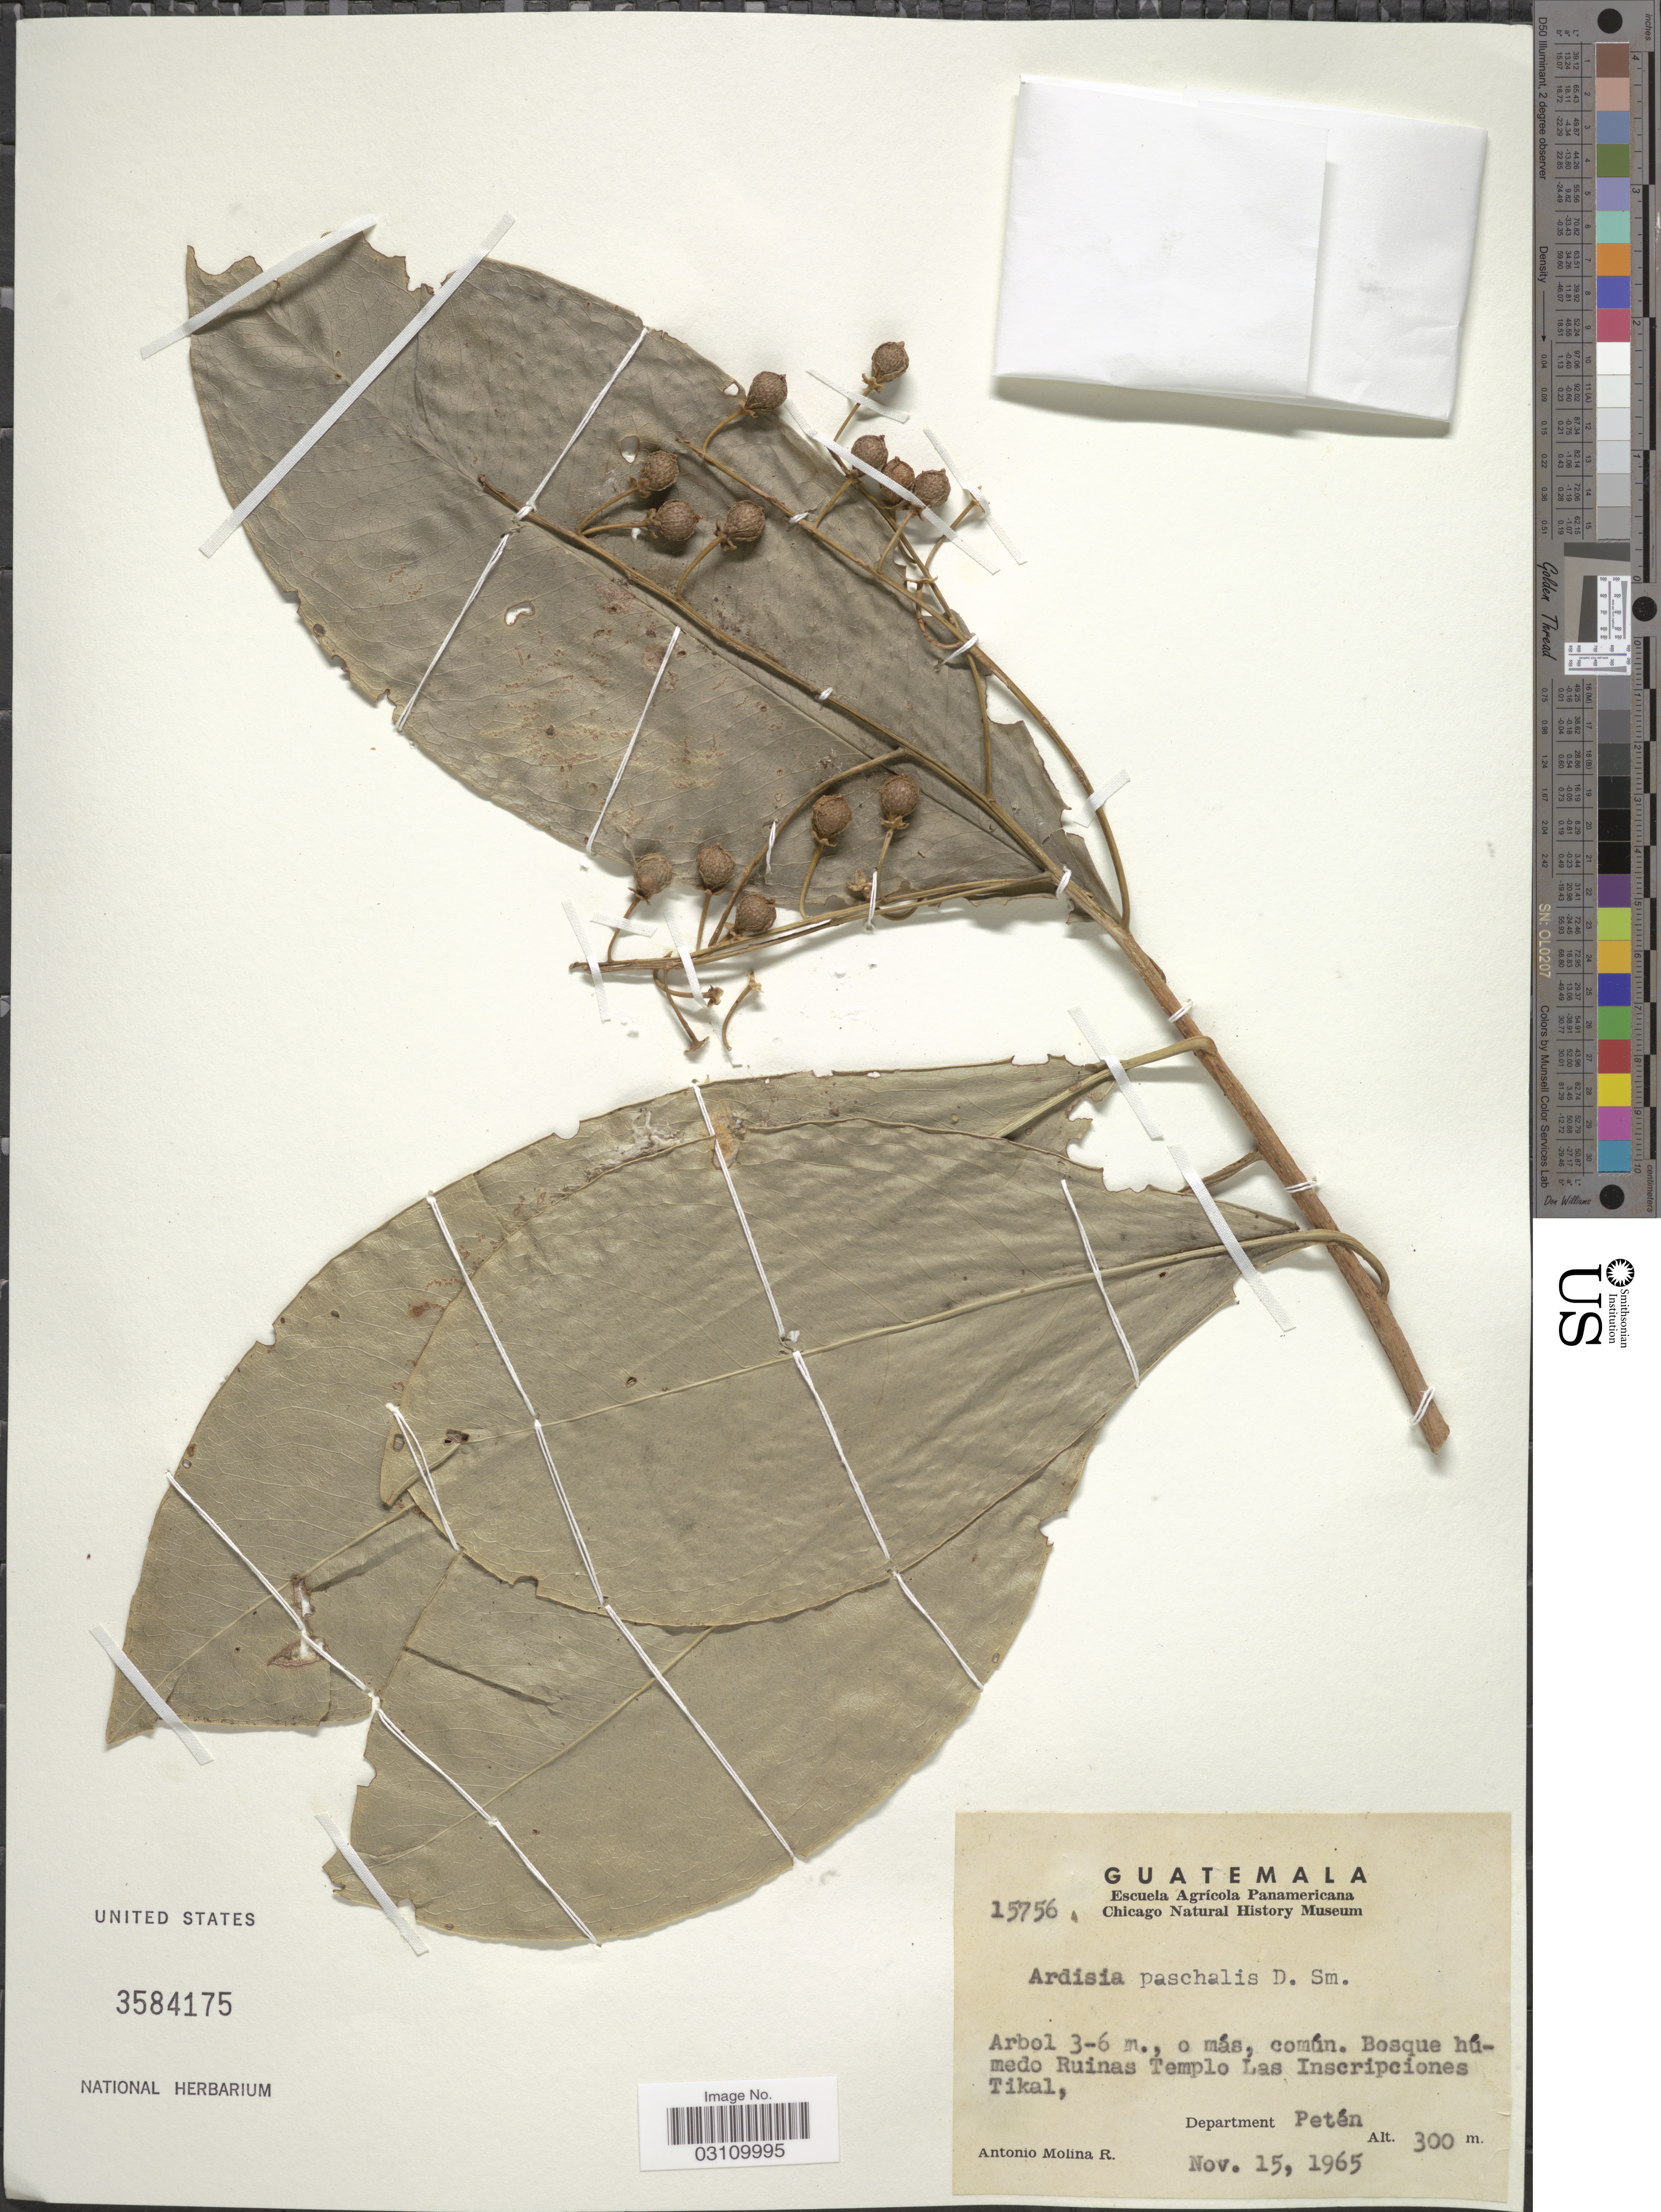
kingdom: Plantae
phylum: Tracheophyta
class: Magnoliopsida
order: Ericales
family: Primulaceae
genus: Ardisia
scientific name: Ardisia compressa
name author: Kunth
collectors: A. Molina R.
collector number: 15756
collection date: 1965-11-15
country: Guatemala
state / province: El Petén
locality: Bosque húmedo Ruinas Templo Las Inscripciones Tikal, Department Petén.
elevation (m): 300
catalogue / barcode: US 3584175